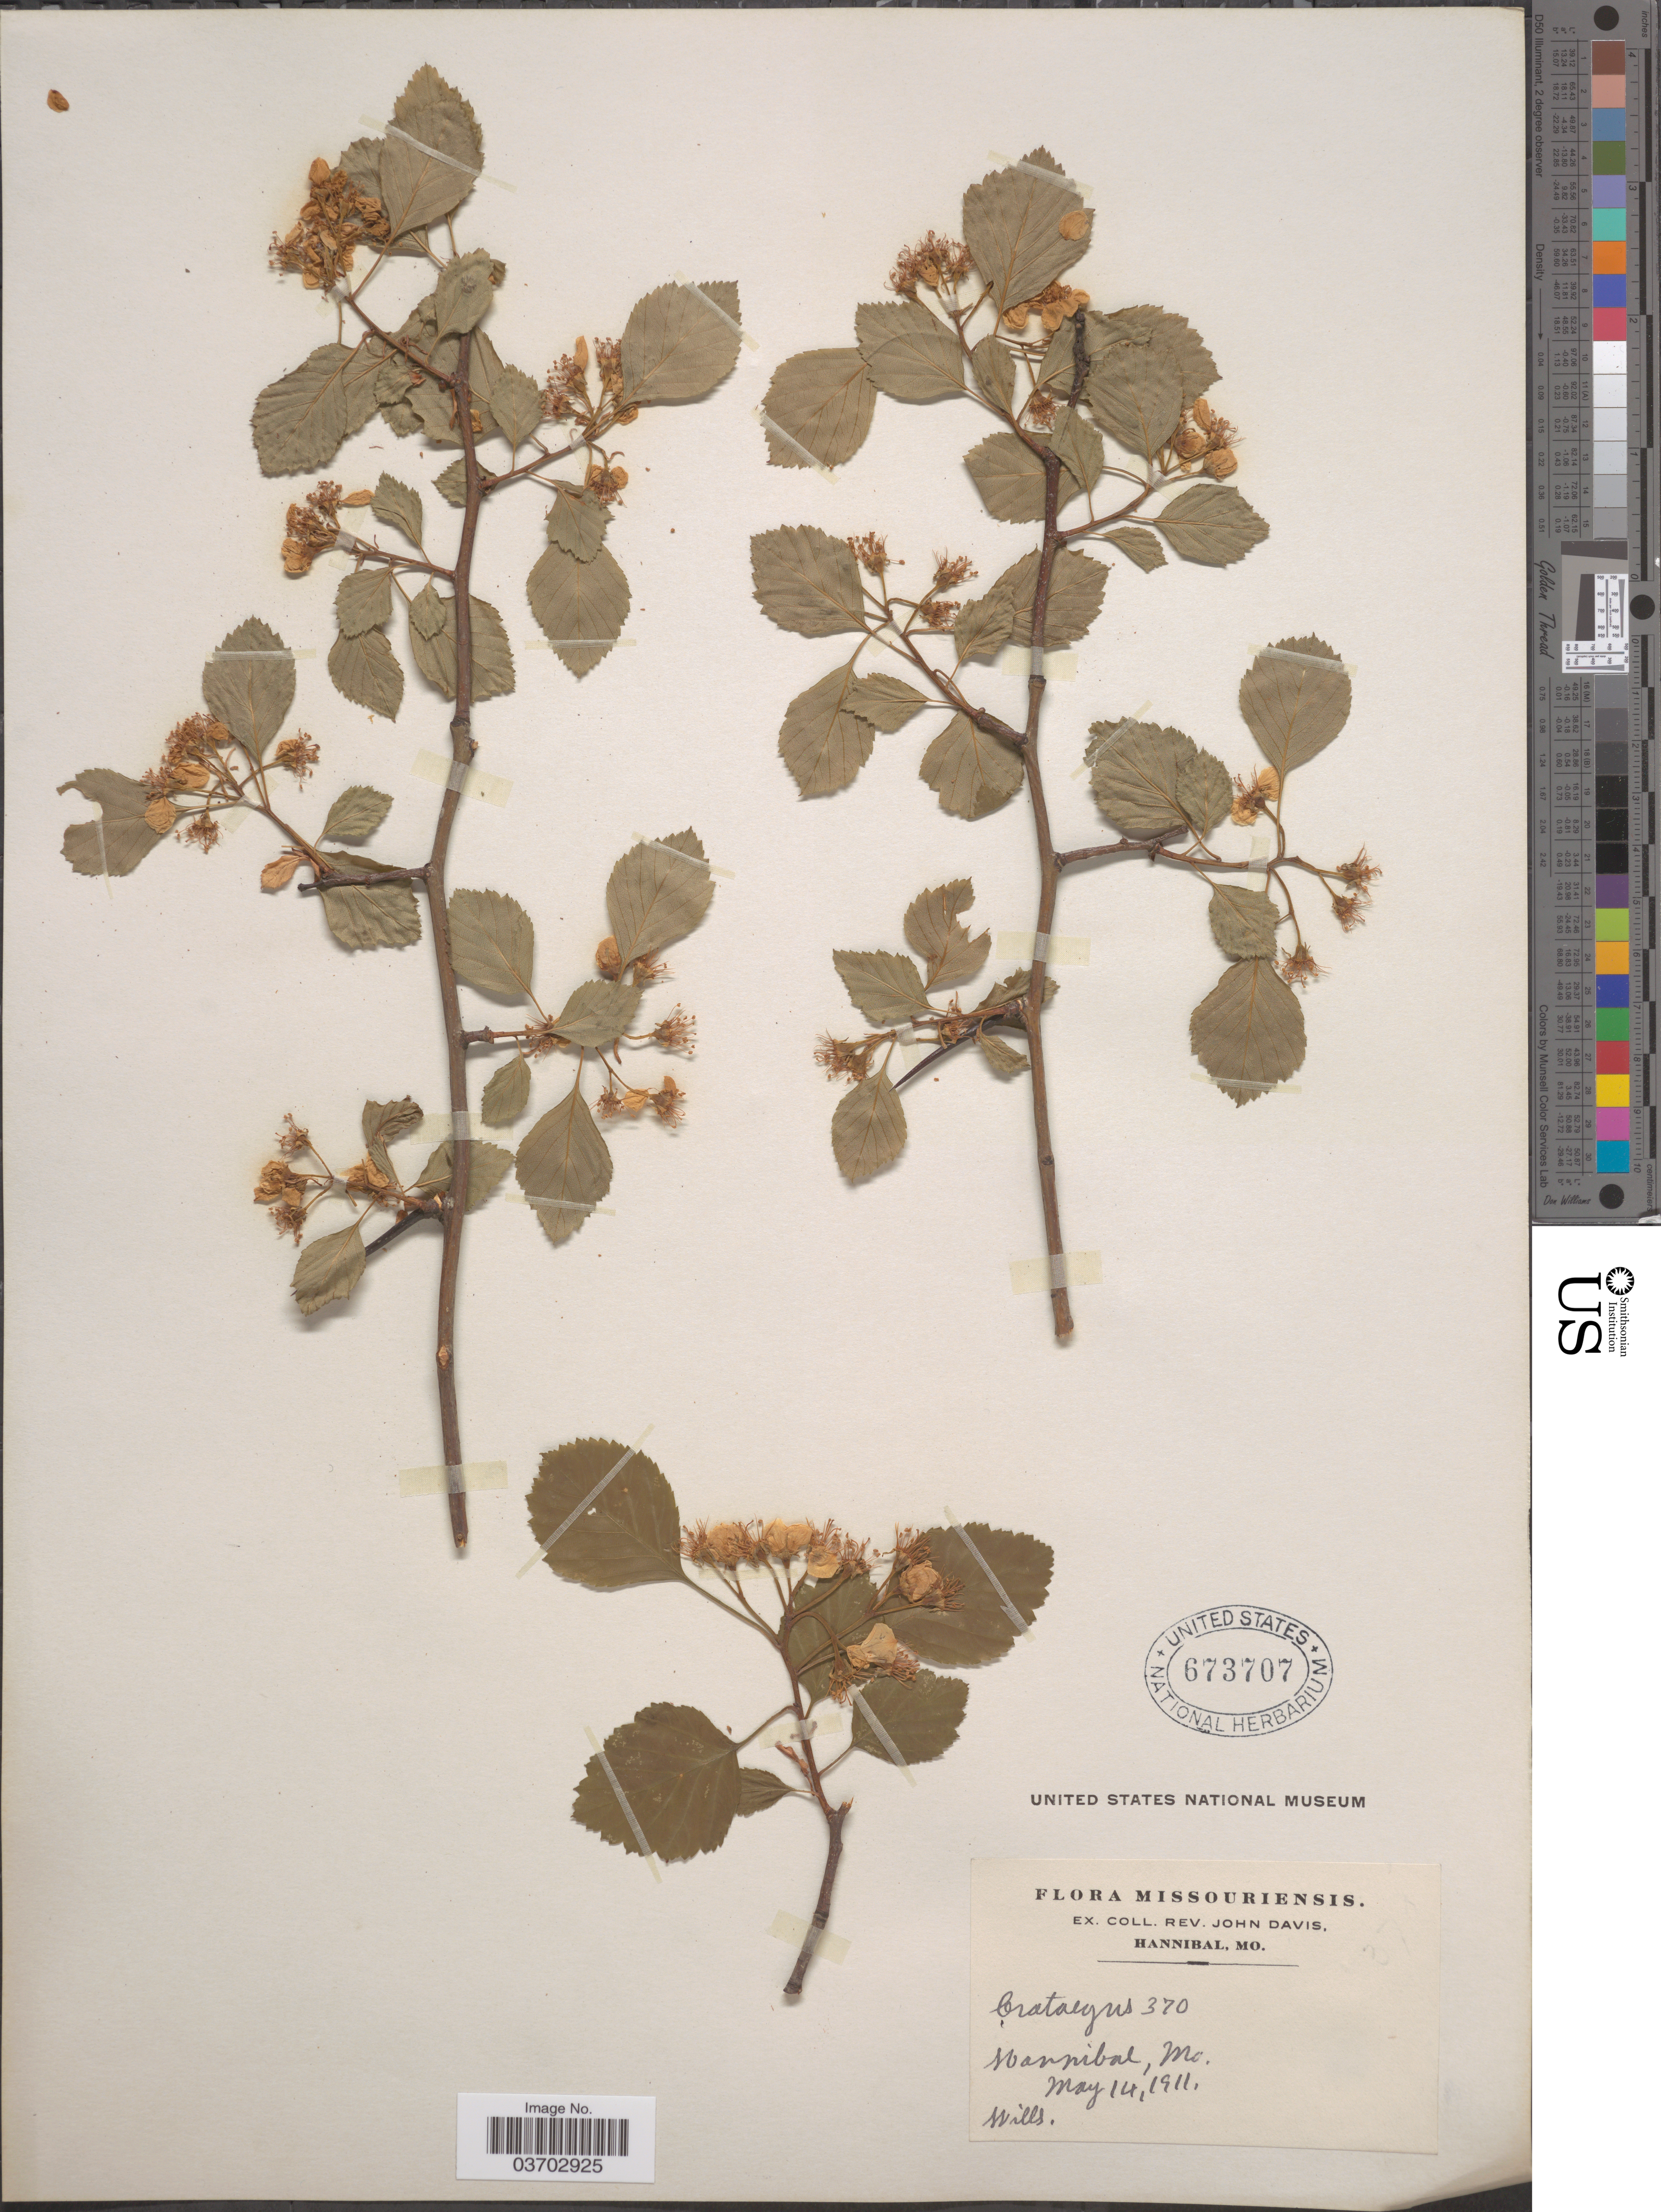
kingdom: Plantae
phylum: Tracheophyta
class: Magnoliopsida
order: Rosales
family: Rosaceae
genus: Crataegus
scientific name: Crataegus sp.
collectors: J. Davis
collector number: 370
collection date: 1911-05-14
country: United States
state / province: Missouri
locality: Hannibal.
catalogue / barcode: US 673707